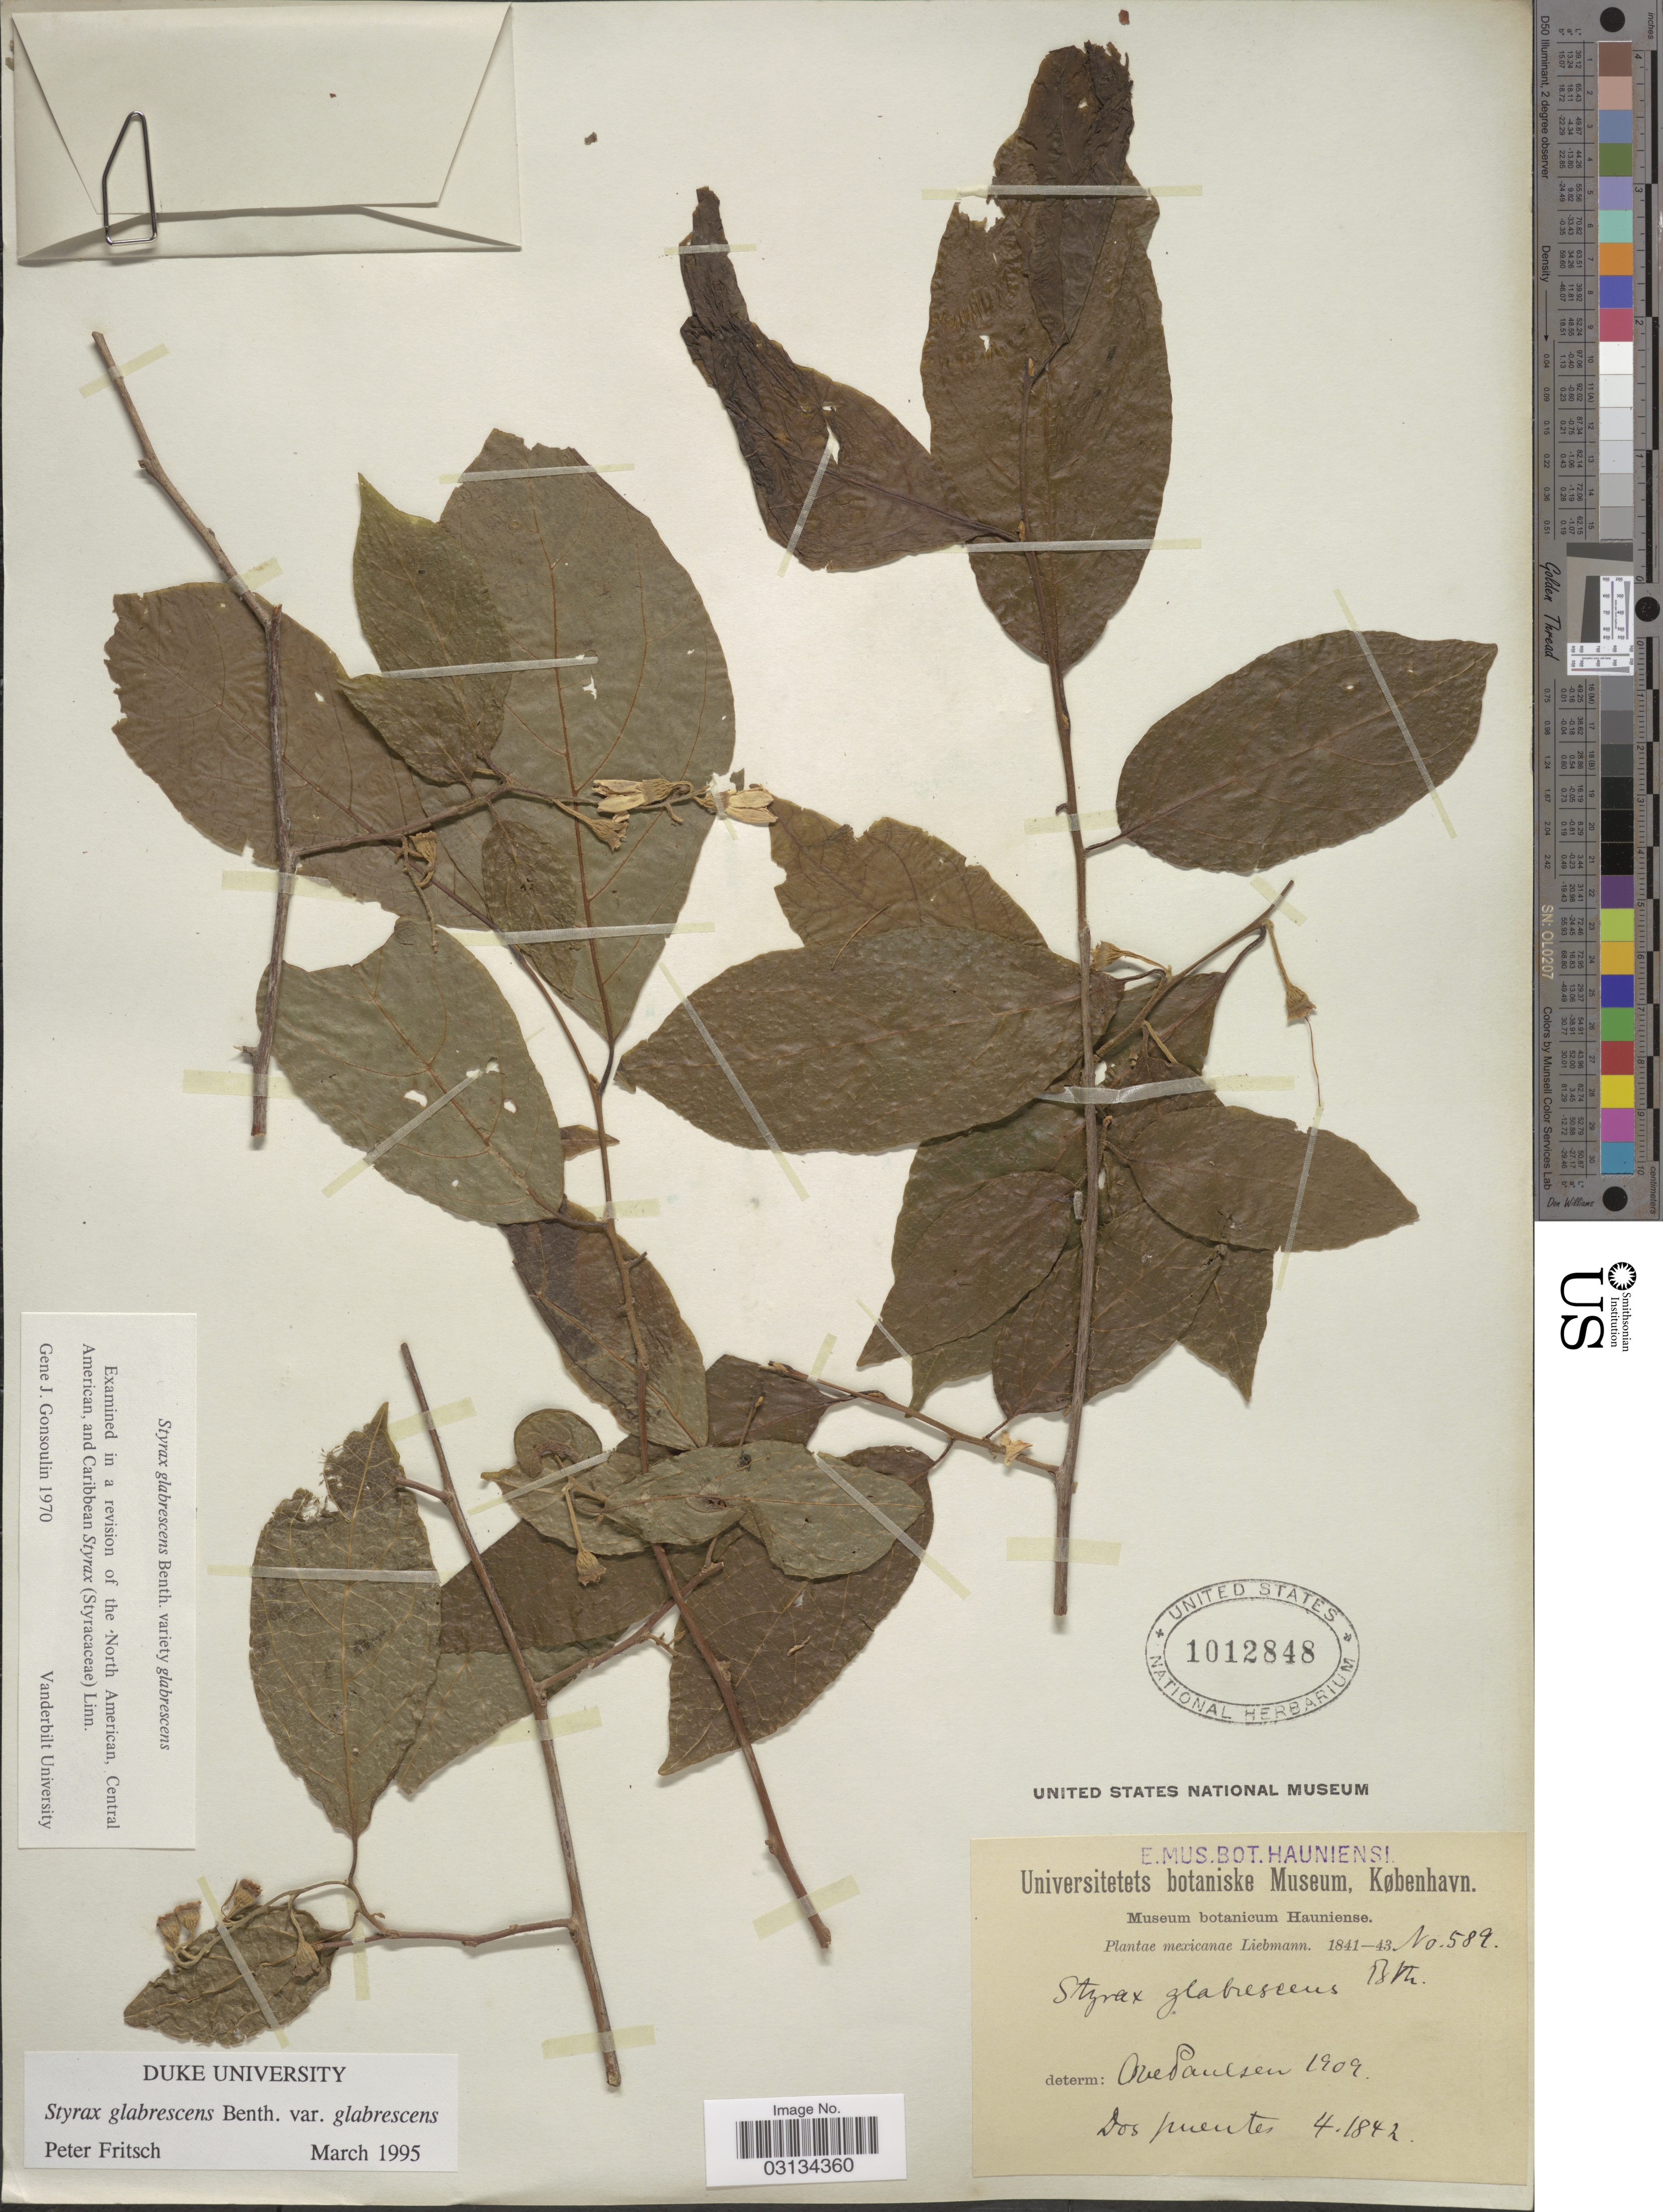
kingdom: Plantae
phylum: Tracheophyta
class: Magnoliopsida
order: Ericales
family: Styracaceae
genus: Styrax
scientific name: Styrax glabrescens Benth. var. glabrescens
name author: Benth.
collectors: Liebmann, --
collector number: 582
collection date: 1842-04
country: Mexico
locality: Dos puentes.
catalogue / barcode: US 1012848